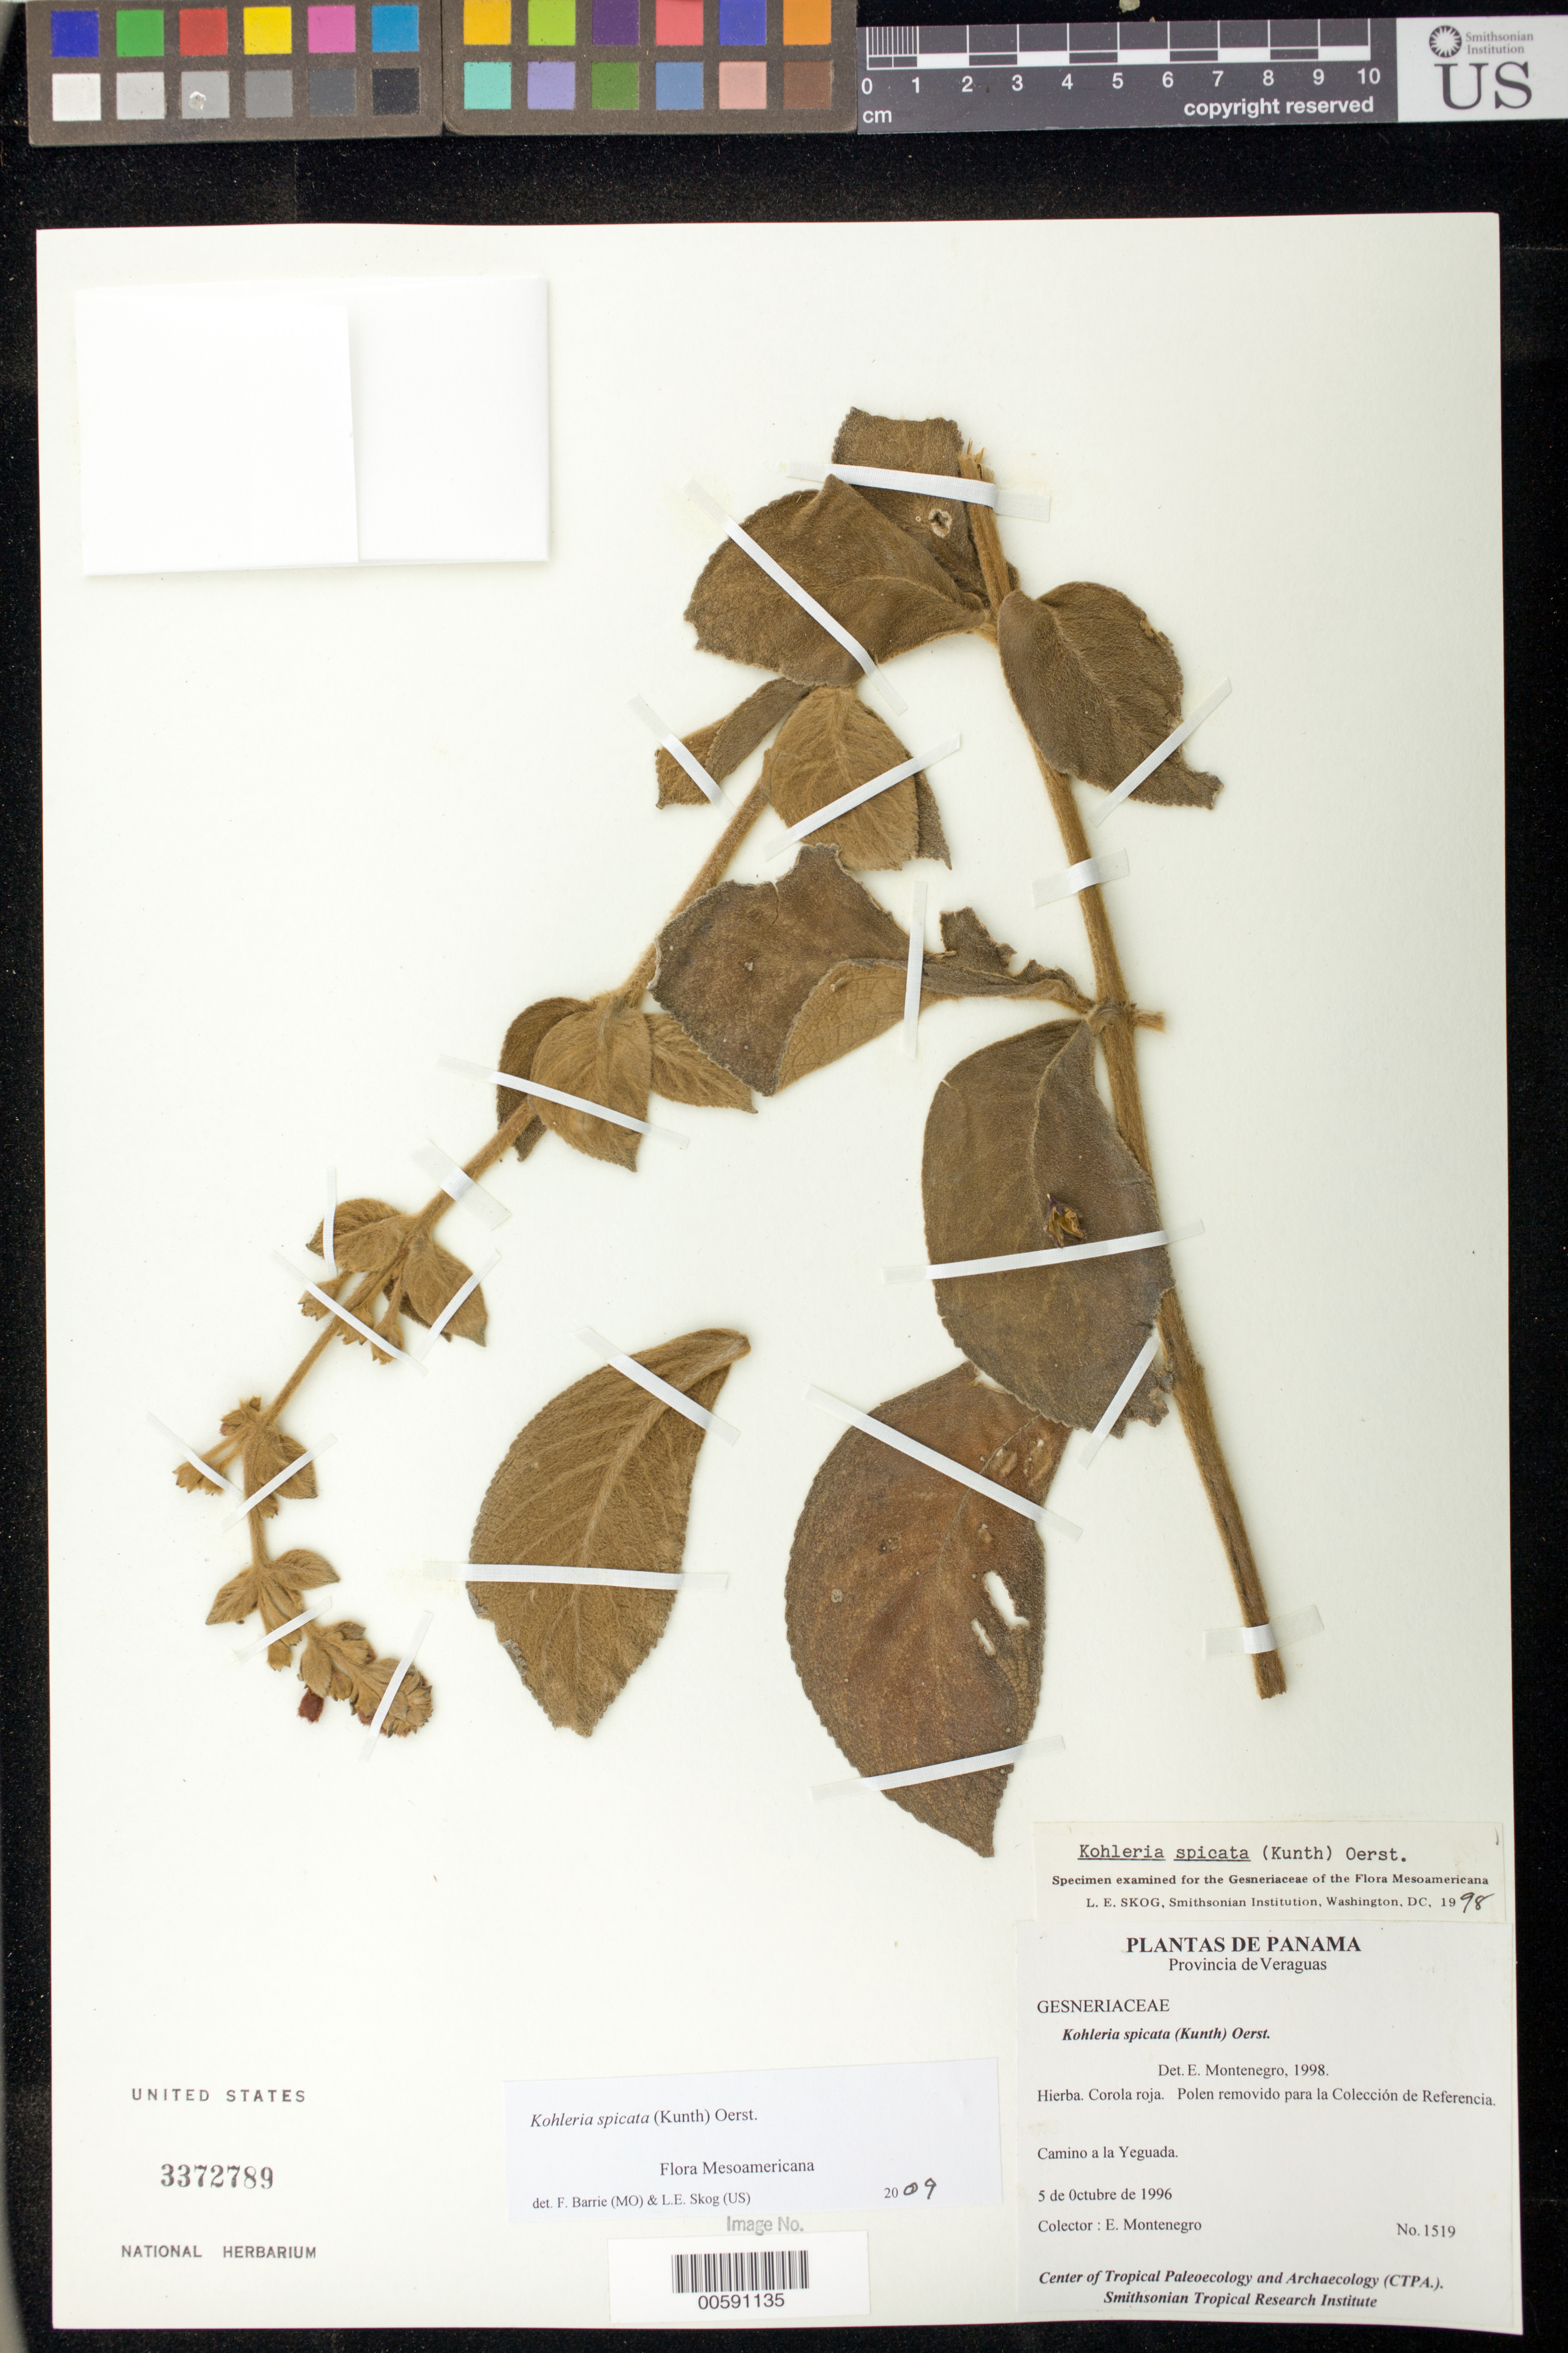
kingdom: Plantae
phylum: Tracheophyta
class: Magnoliopsida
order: Lamiales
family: Gesneriaceae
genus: Kohleria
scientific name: Kohleria spicata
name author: (Kunth) Oerst.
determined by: Skog, Laurence E.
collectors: E. Montenegro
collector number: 1519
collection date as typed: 05 Oct 1996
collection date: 1996-10-05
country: Panama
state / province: Veraguas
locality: Camino a la Yeguada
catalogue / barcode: US 3372789